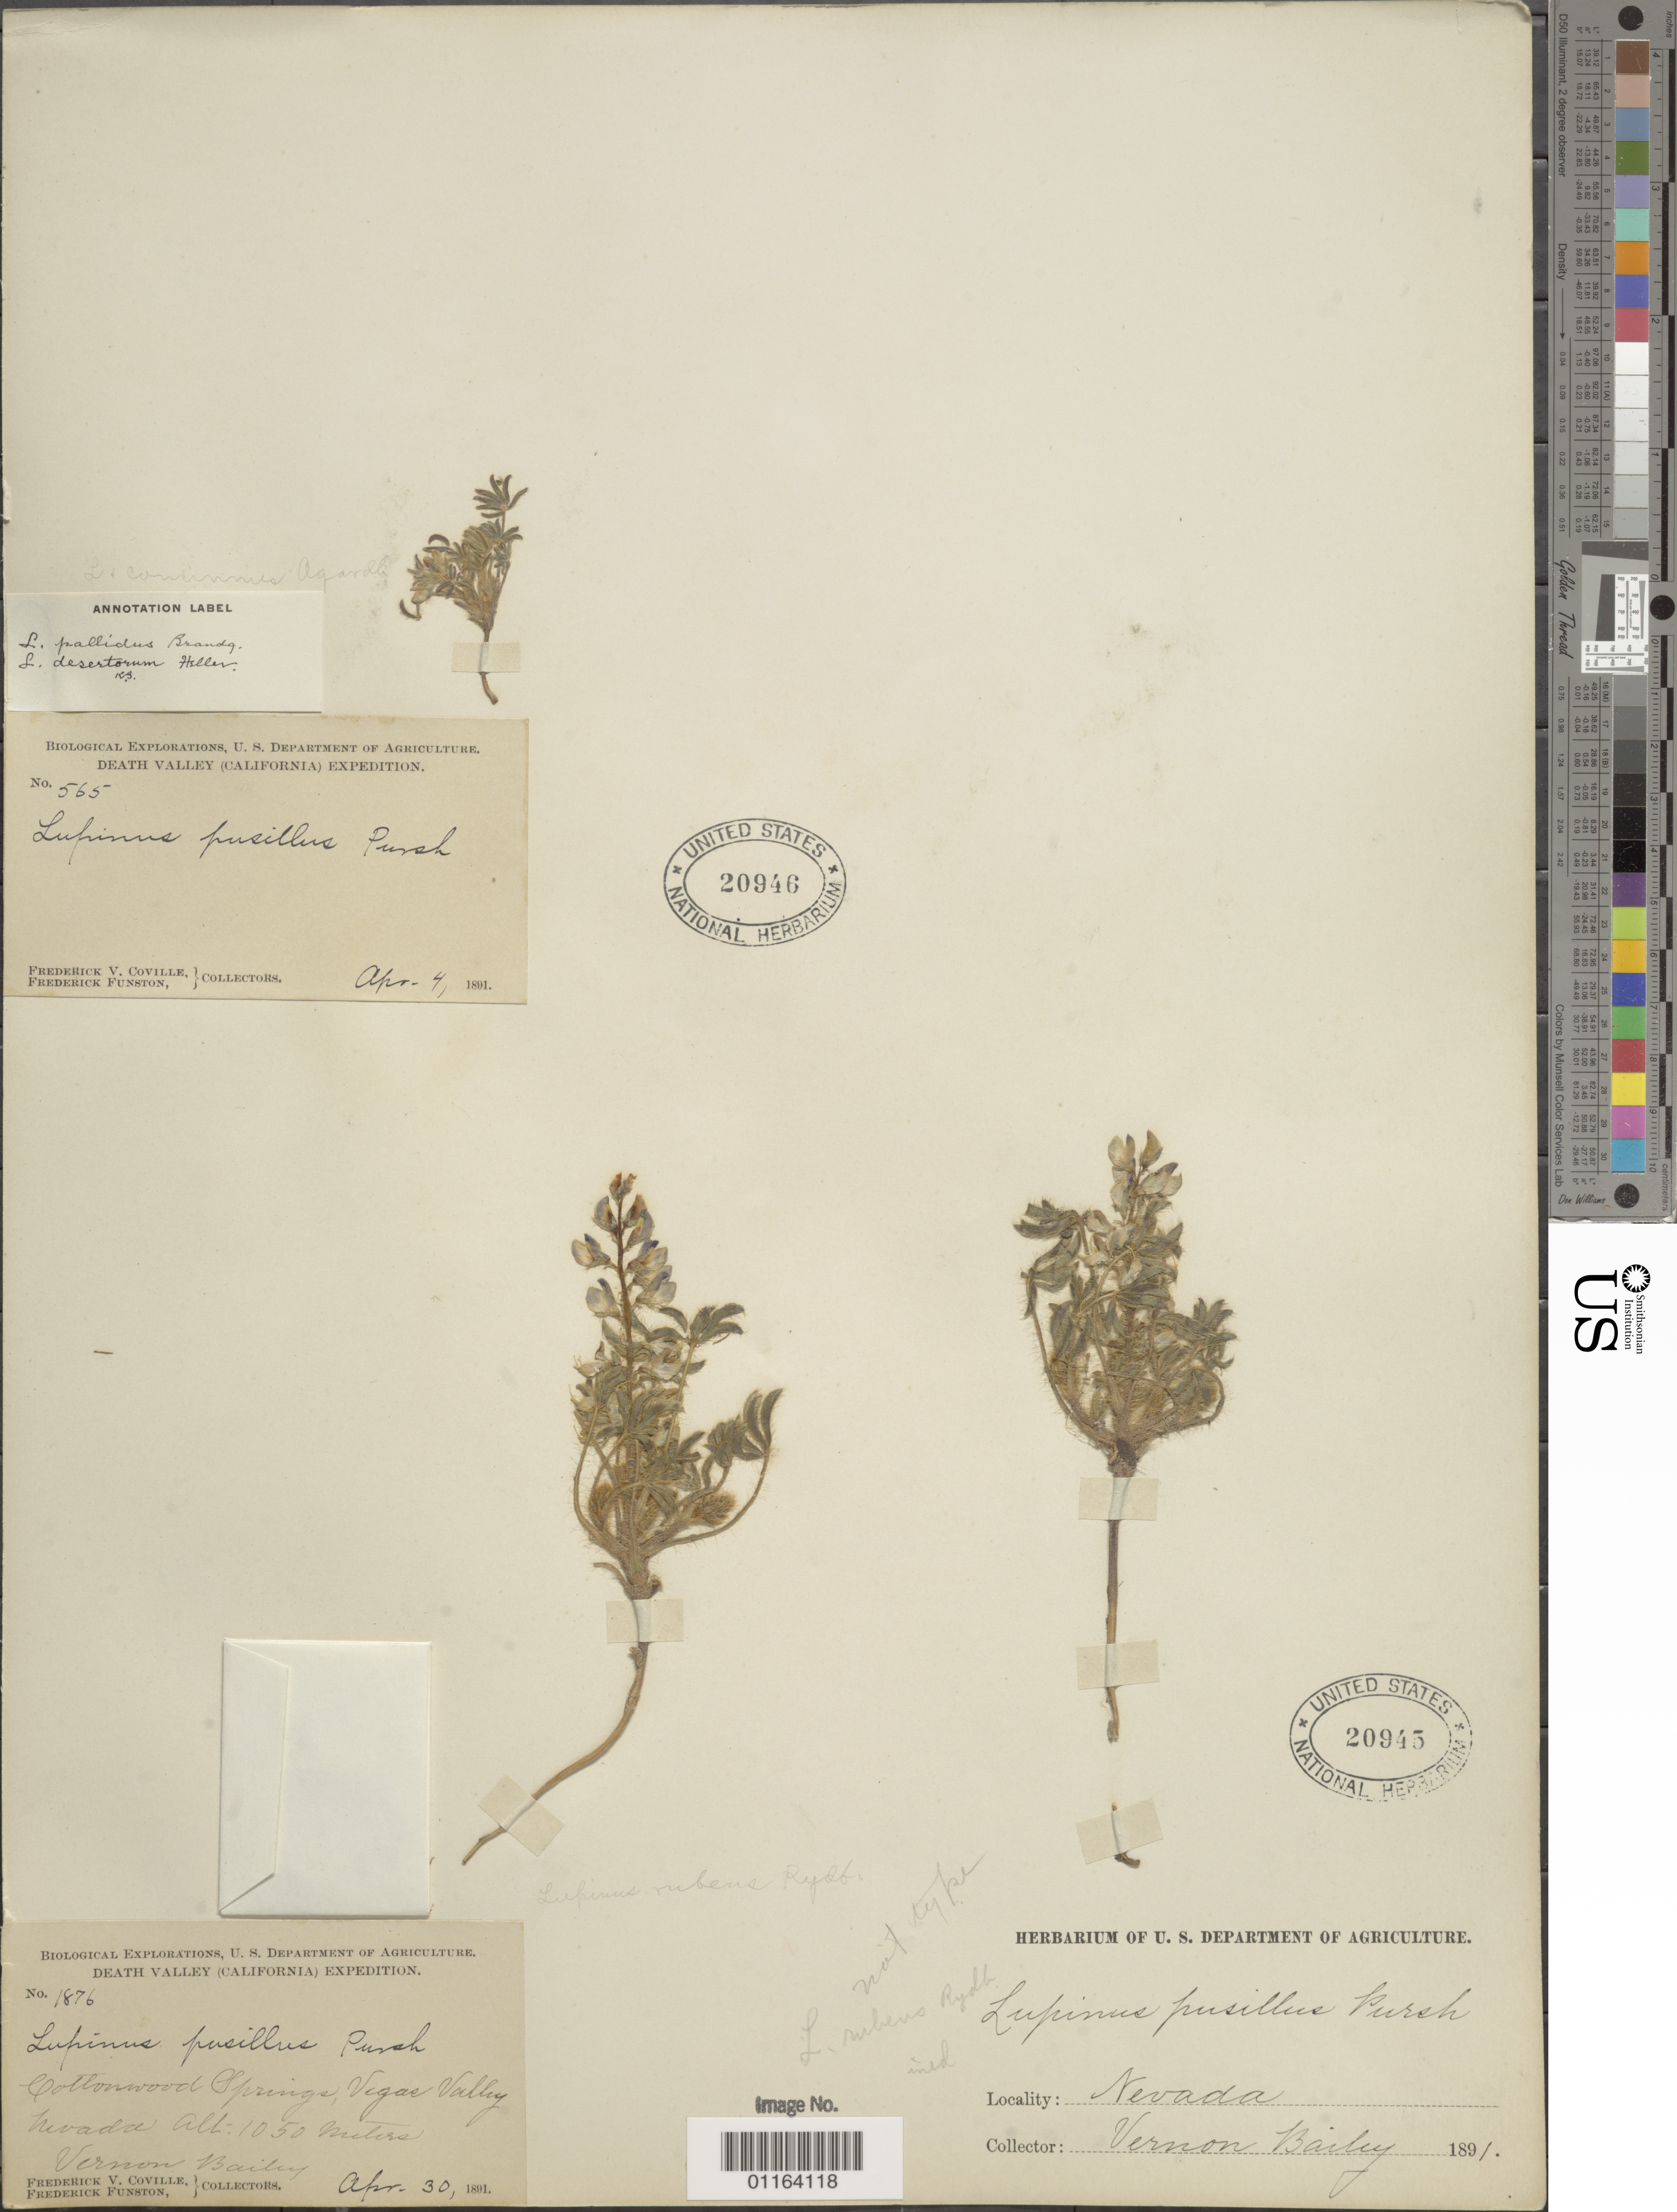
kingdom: Plantae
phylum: Tracheophyta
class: Magnoliopsida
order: Fabales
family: Fabaceae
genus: Lupinus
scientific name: Lupinus pusillus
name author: Pursh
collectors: F. V. Coville & F. Funston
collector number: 565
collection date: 1891-04-04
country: Canada / United States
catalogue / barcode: US 20946-2